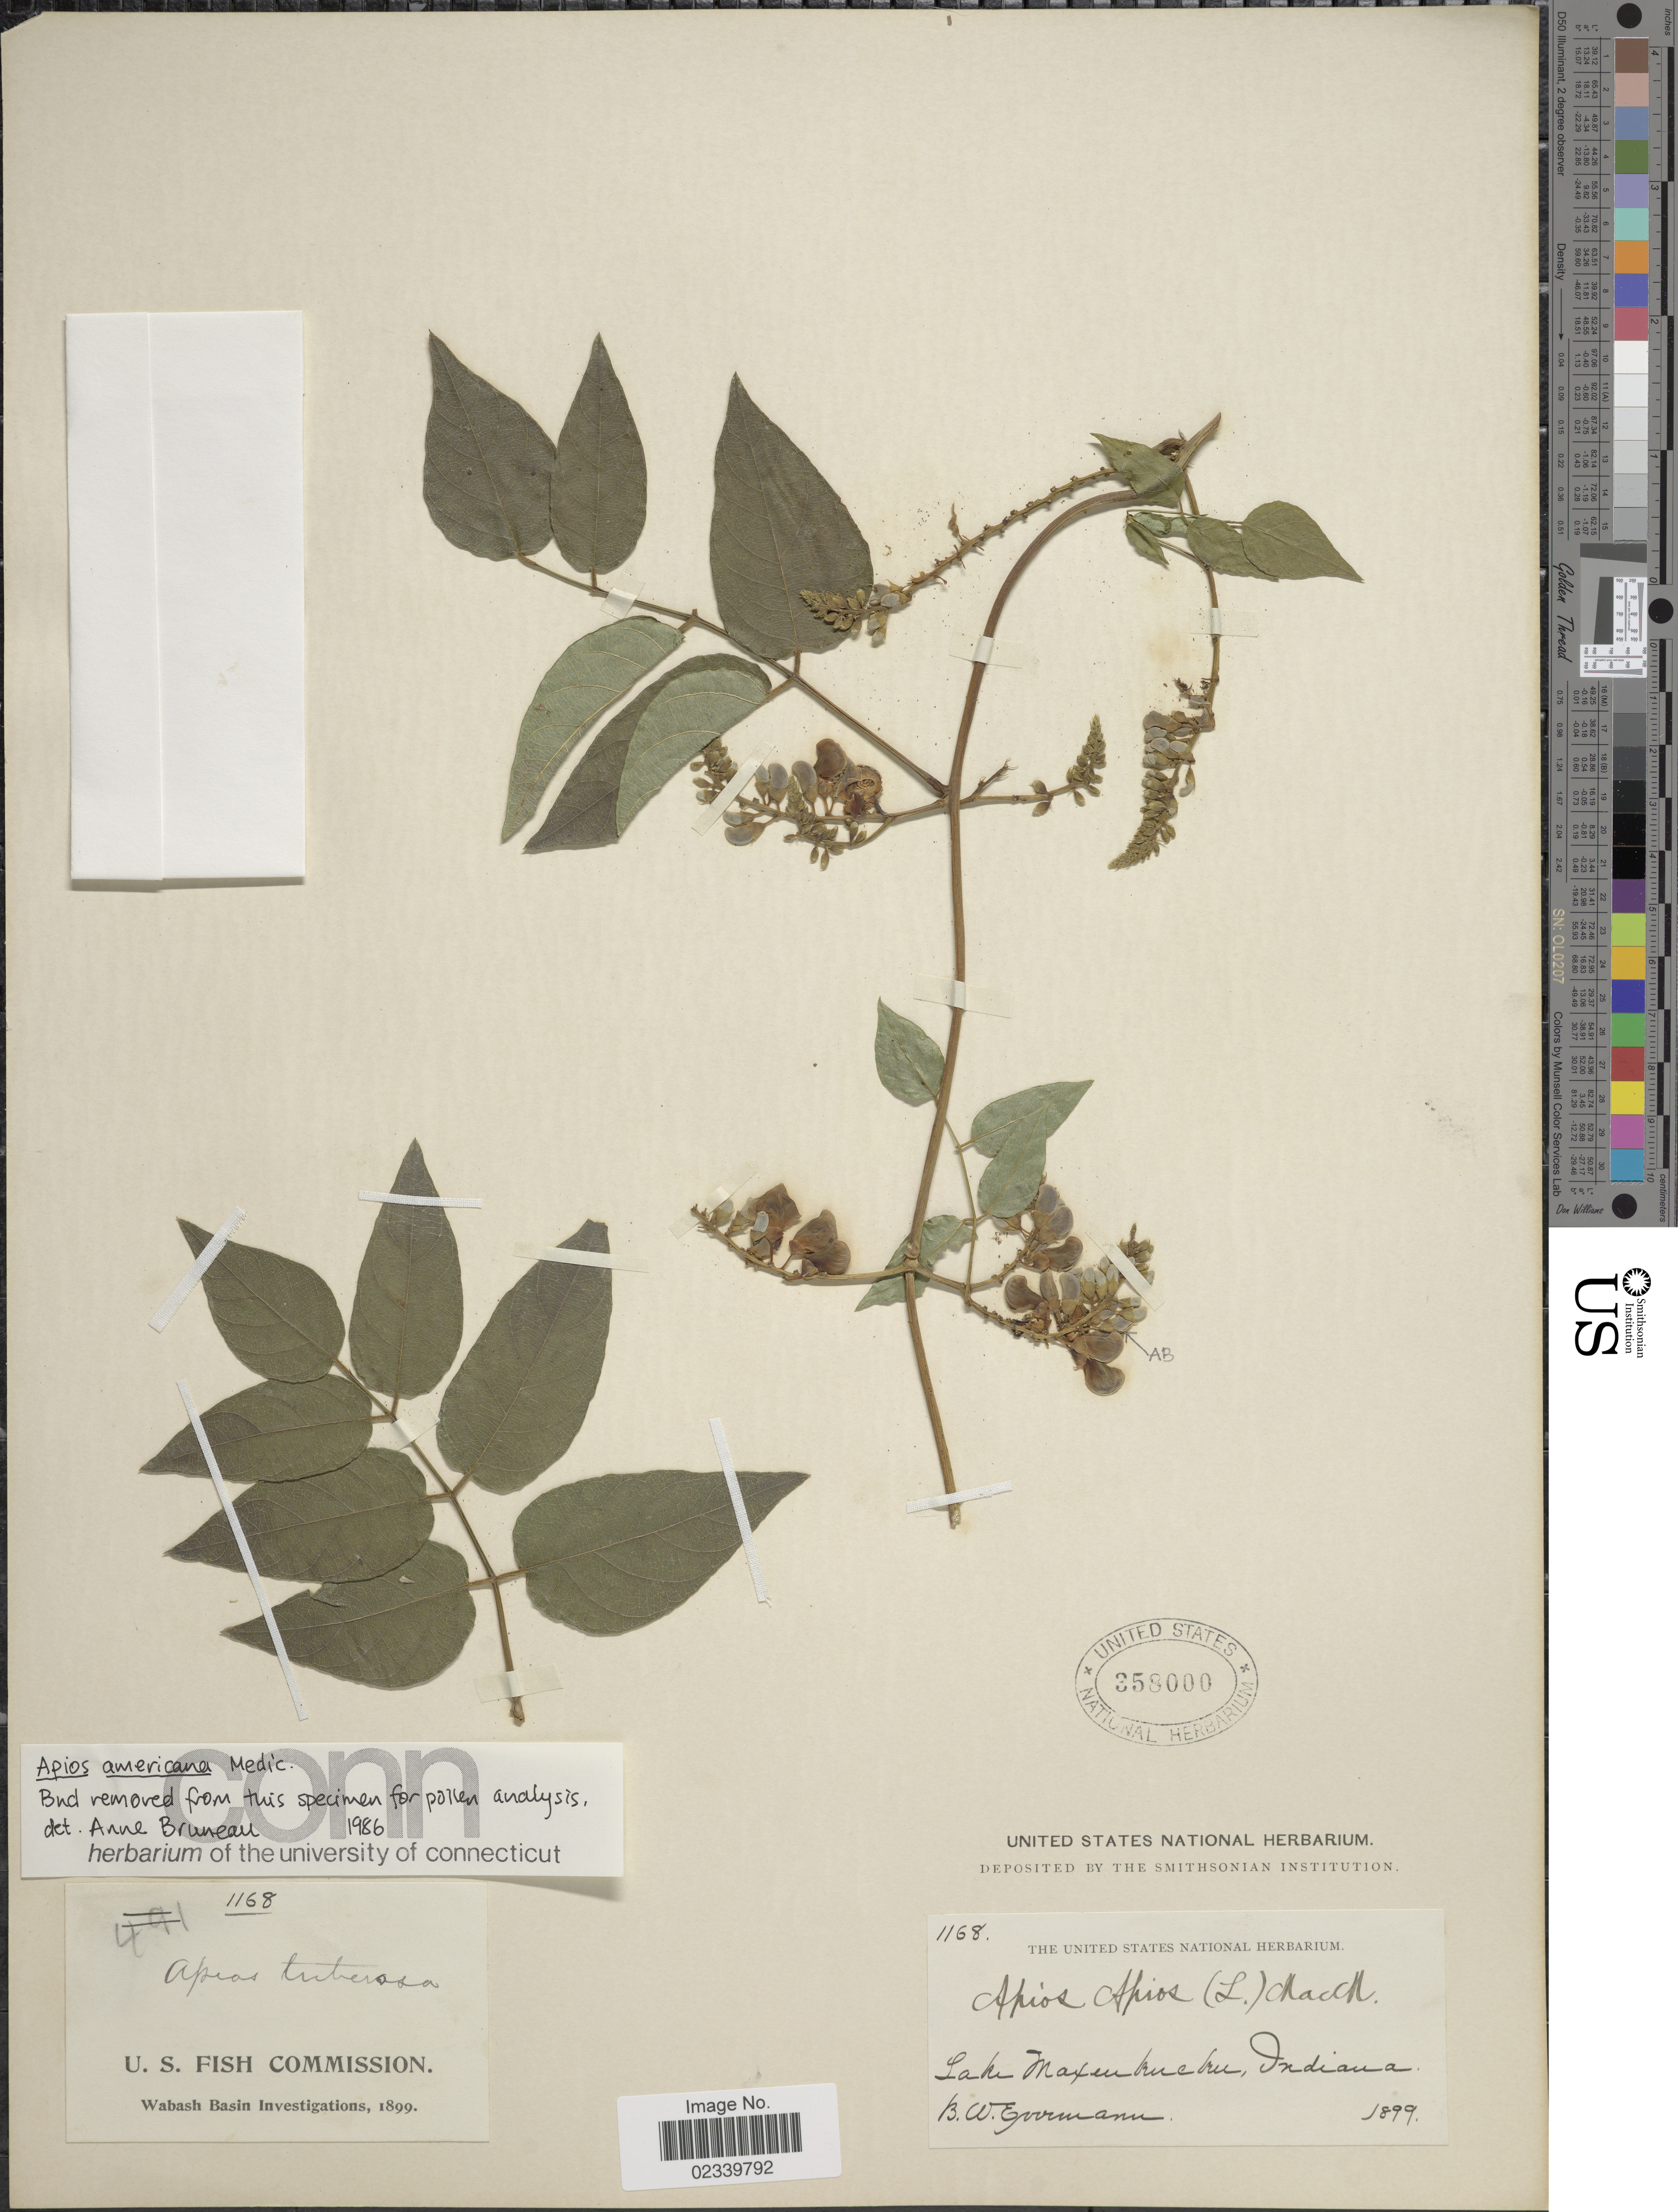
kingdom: Plantae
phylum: Tracheophyta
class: Magnoliopsida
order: Fabales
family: Fabaceae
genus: Apios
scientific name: Apios americana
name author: Medik.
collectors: B. W. Evermann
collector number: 1168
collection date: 1899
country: United States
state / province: Indiana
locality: Lake Maxinkuckee, Indiana.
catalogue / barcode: US 358000